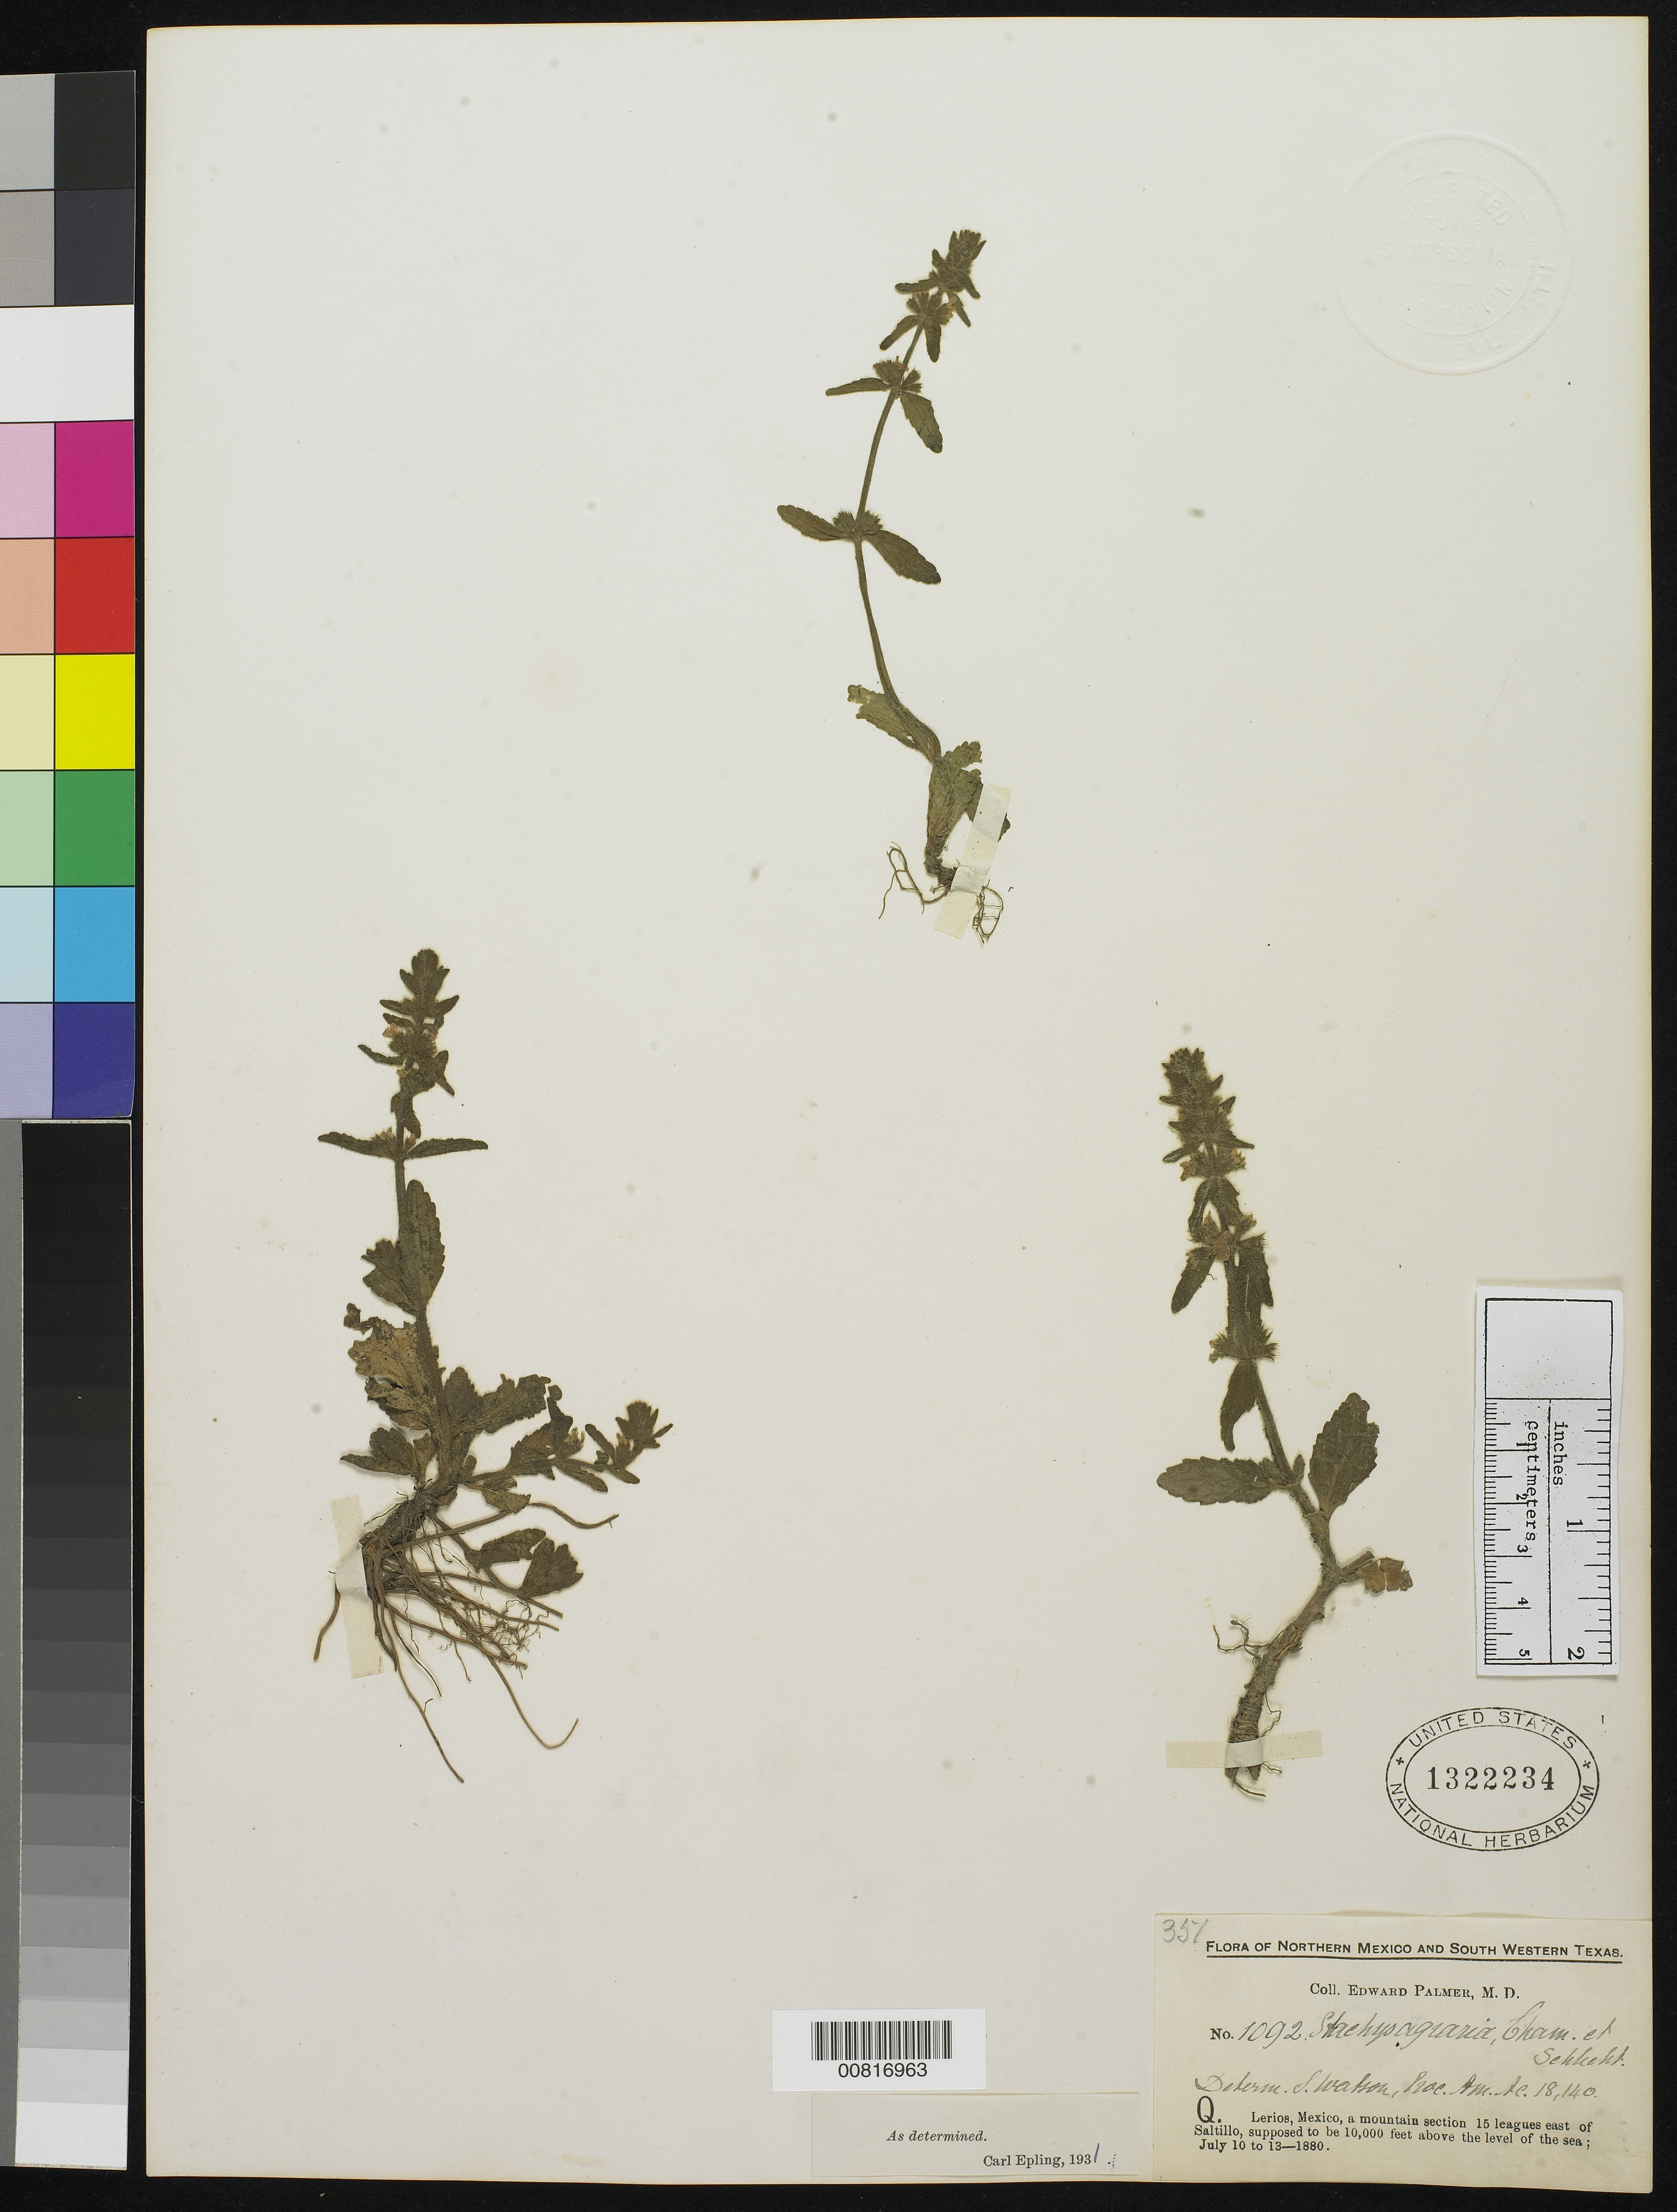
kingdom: Plantae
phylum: Tracheophyta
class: Magnoliopsida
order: Lamiales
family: Lamiaceae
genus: Stachys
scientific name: Stachys agraria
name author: Schltdl. & Cham.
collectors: E. Palmer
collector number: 1092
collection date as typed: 10 Jul 1880 to 13 Jul 1880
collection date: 1880-07-10/1880-07-13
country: Mexico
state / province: Coahuila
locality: Q. Lerios, a mountain section 15 leagues east of Saltillo, Coahuila.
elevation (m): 3048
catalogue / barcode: US 1322234